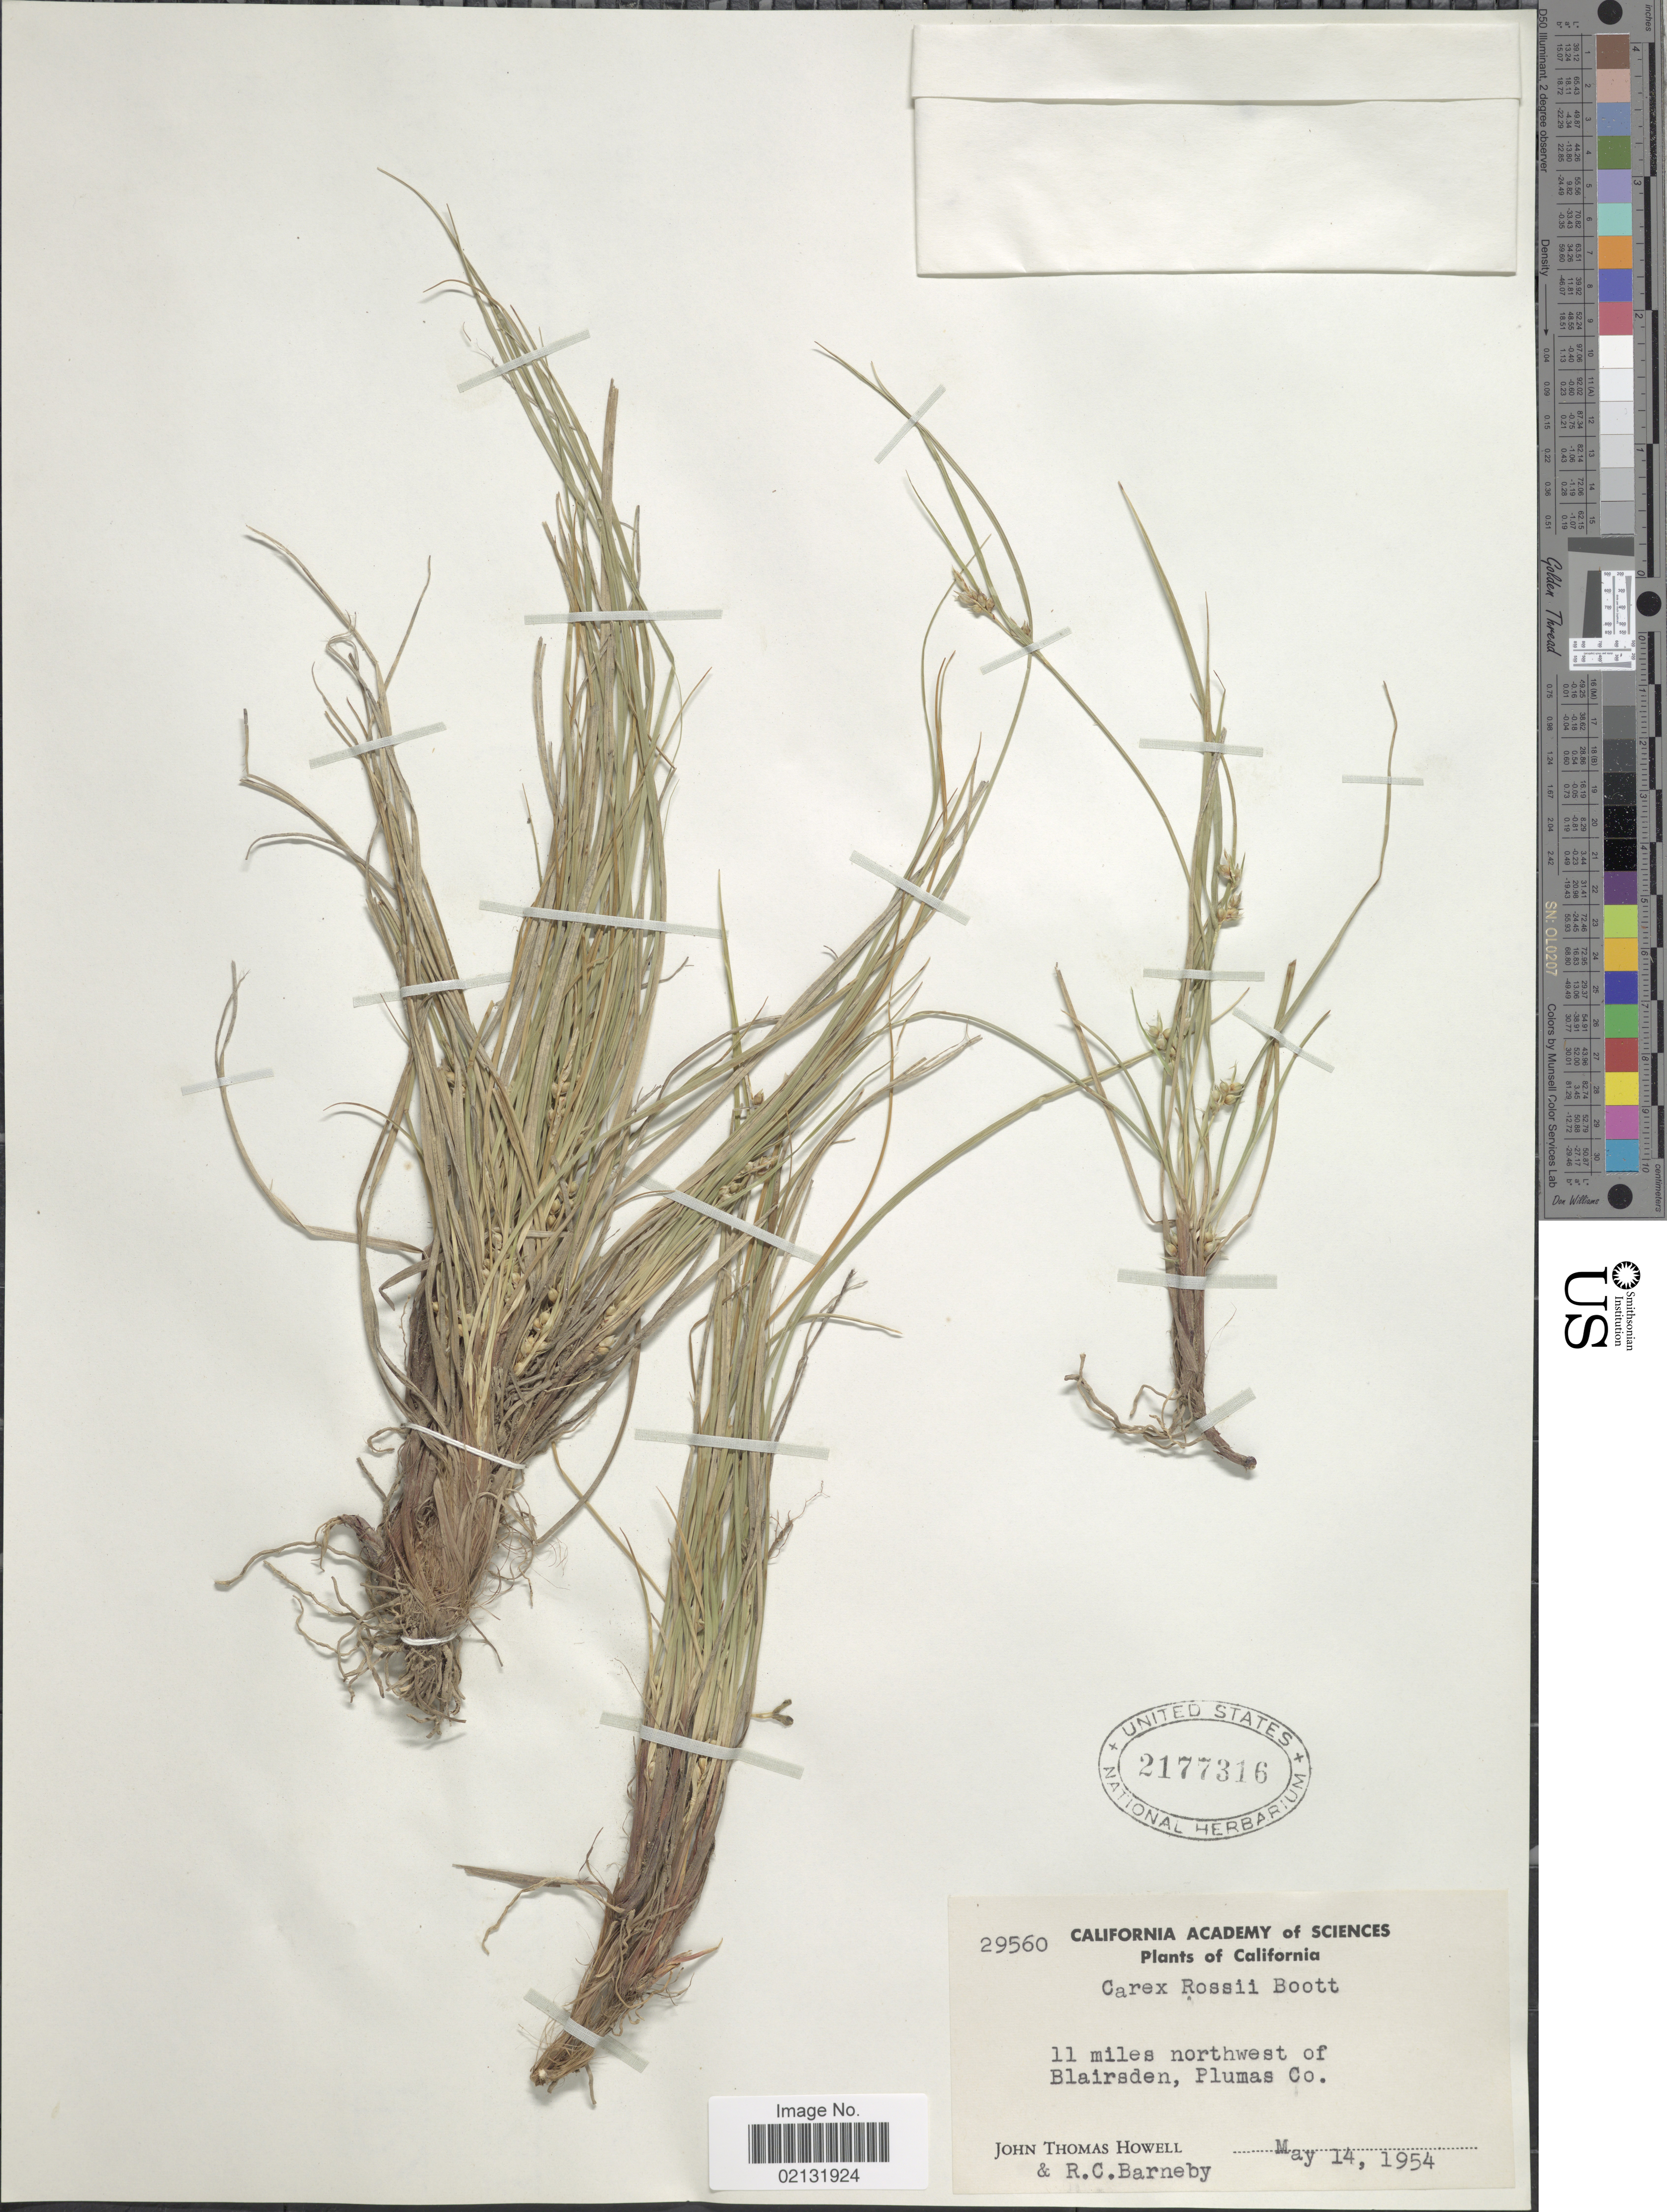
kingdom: Plantae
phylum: Tracheophyta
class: Liliopsida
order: Poales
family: Cyperaceae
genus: Carex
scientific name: Carex rossii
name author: Boott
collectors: J. T. Howell & R. C. Barneby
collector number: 29560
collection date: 1954-05-14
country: United States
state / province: California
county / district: Plumas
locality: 11 miles northeast of Blairsden, Plumas Co.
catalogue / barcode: US 2177316